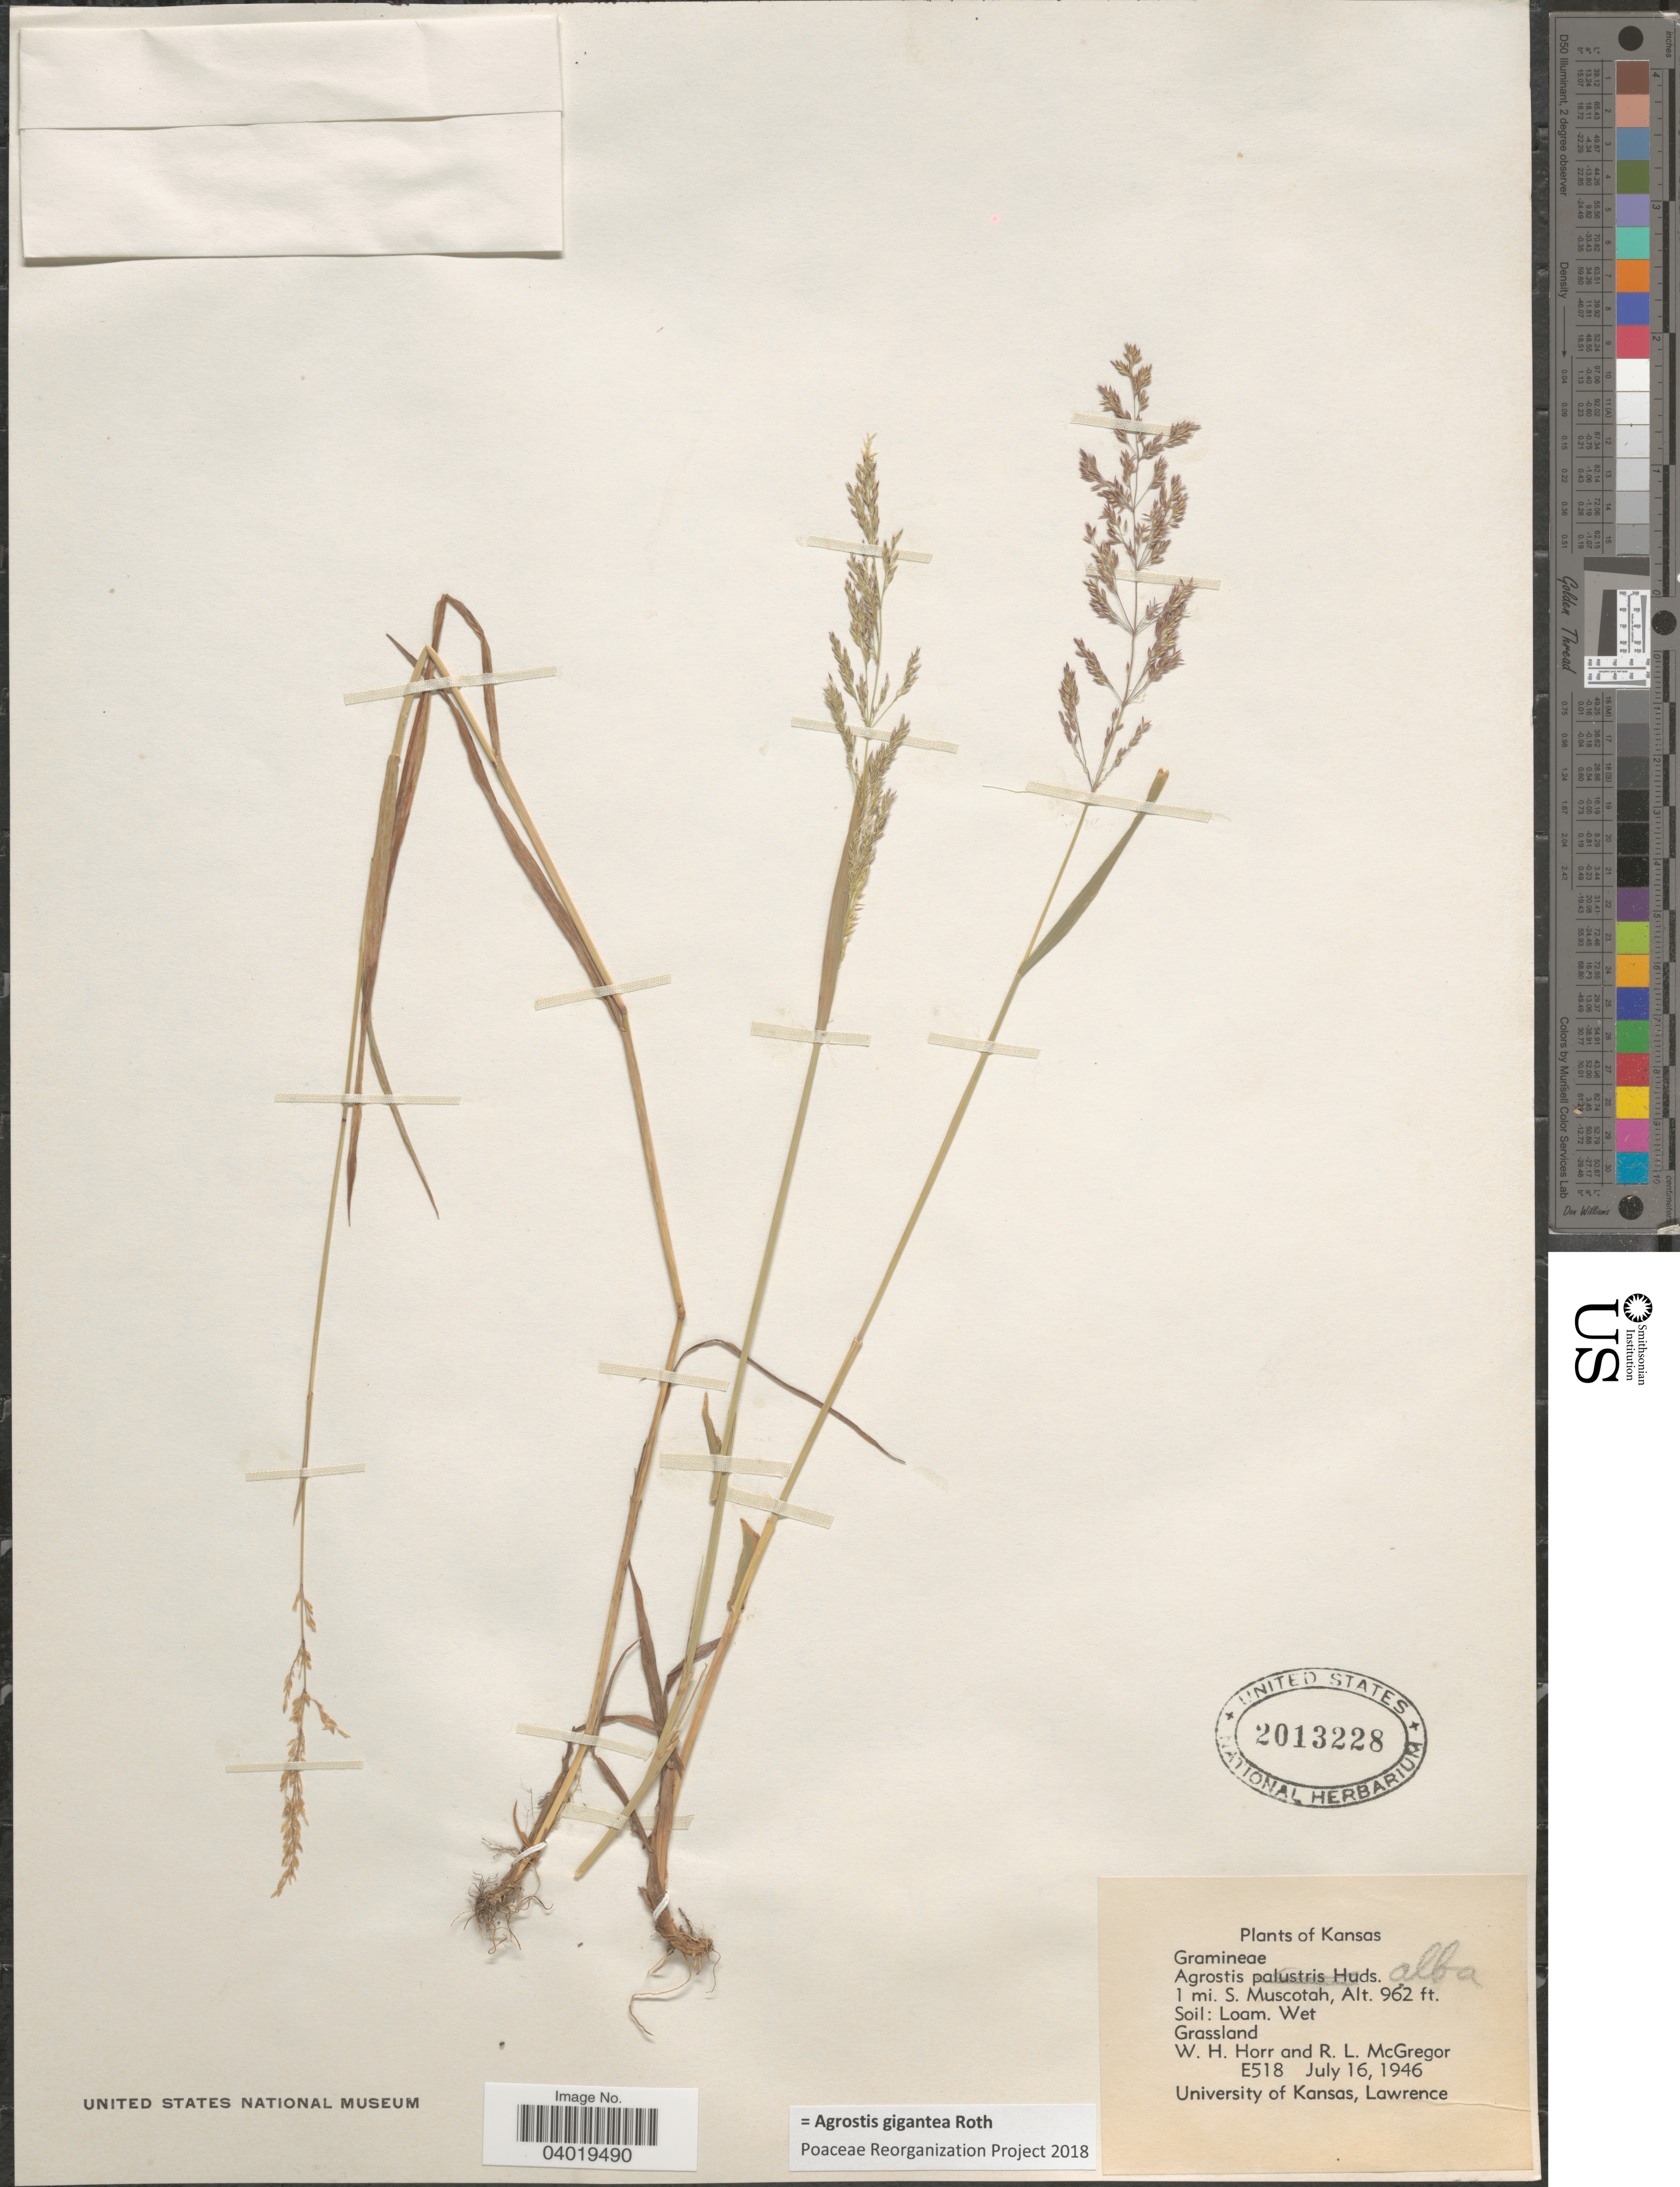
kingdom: Plantae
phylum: Tracheophyta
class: Liliopsida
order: Poales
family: Poaceae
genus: Agrostis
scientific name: Agrostis gigantea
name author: Roth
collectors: W. H. Horr & R. McGregor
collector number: E518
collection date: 1946-07-16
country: United States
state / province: Kansas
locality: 1 mi. S. Muscotah.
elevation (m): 293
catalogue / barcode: US 2013228